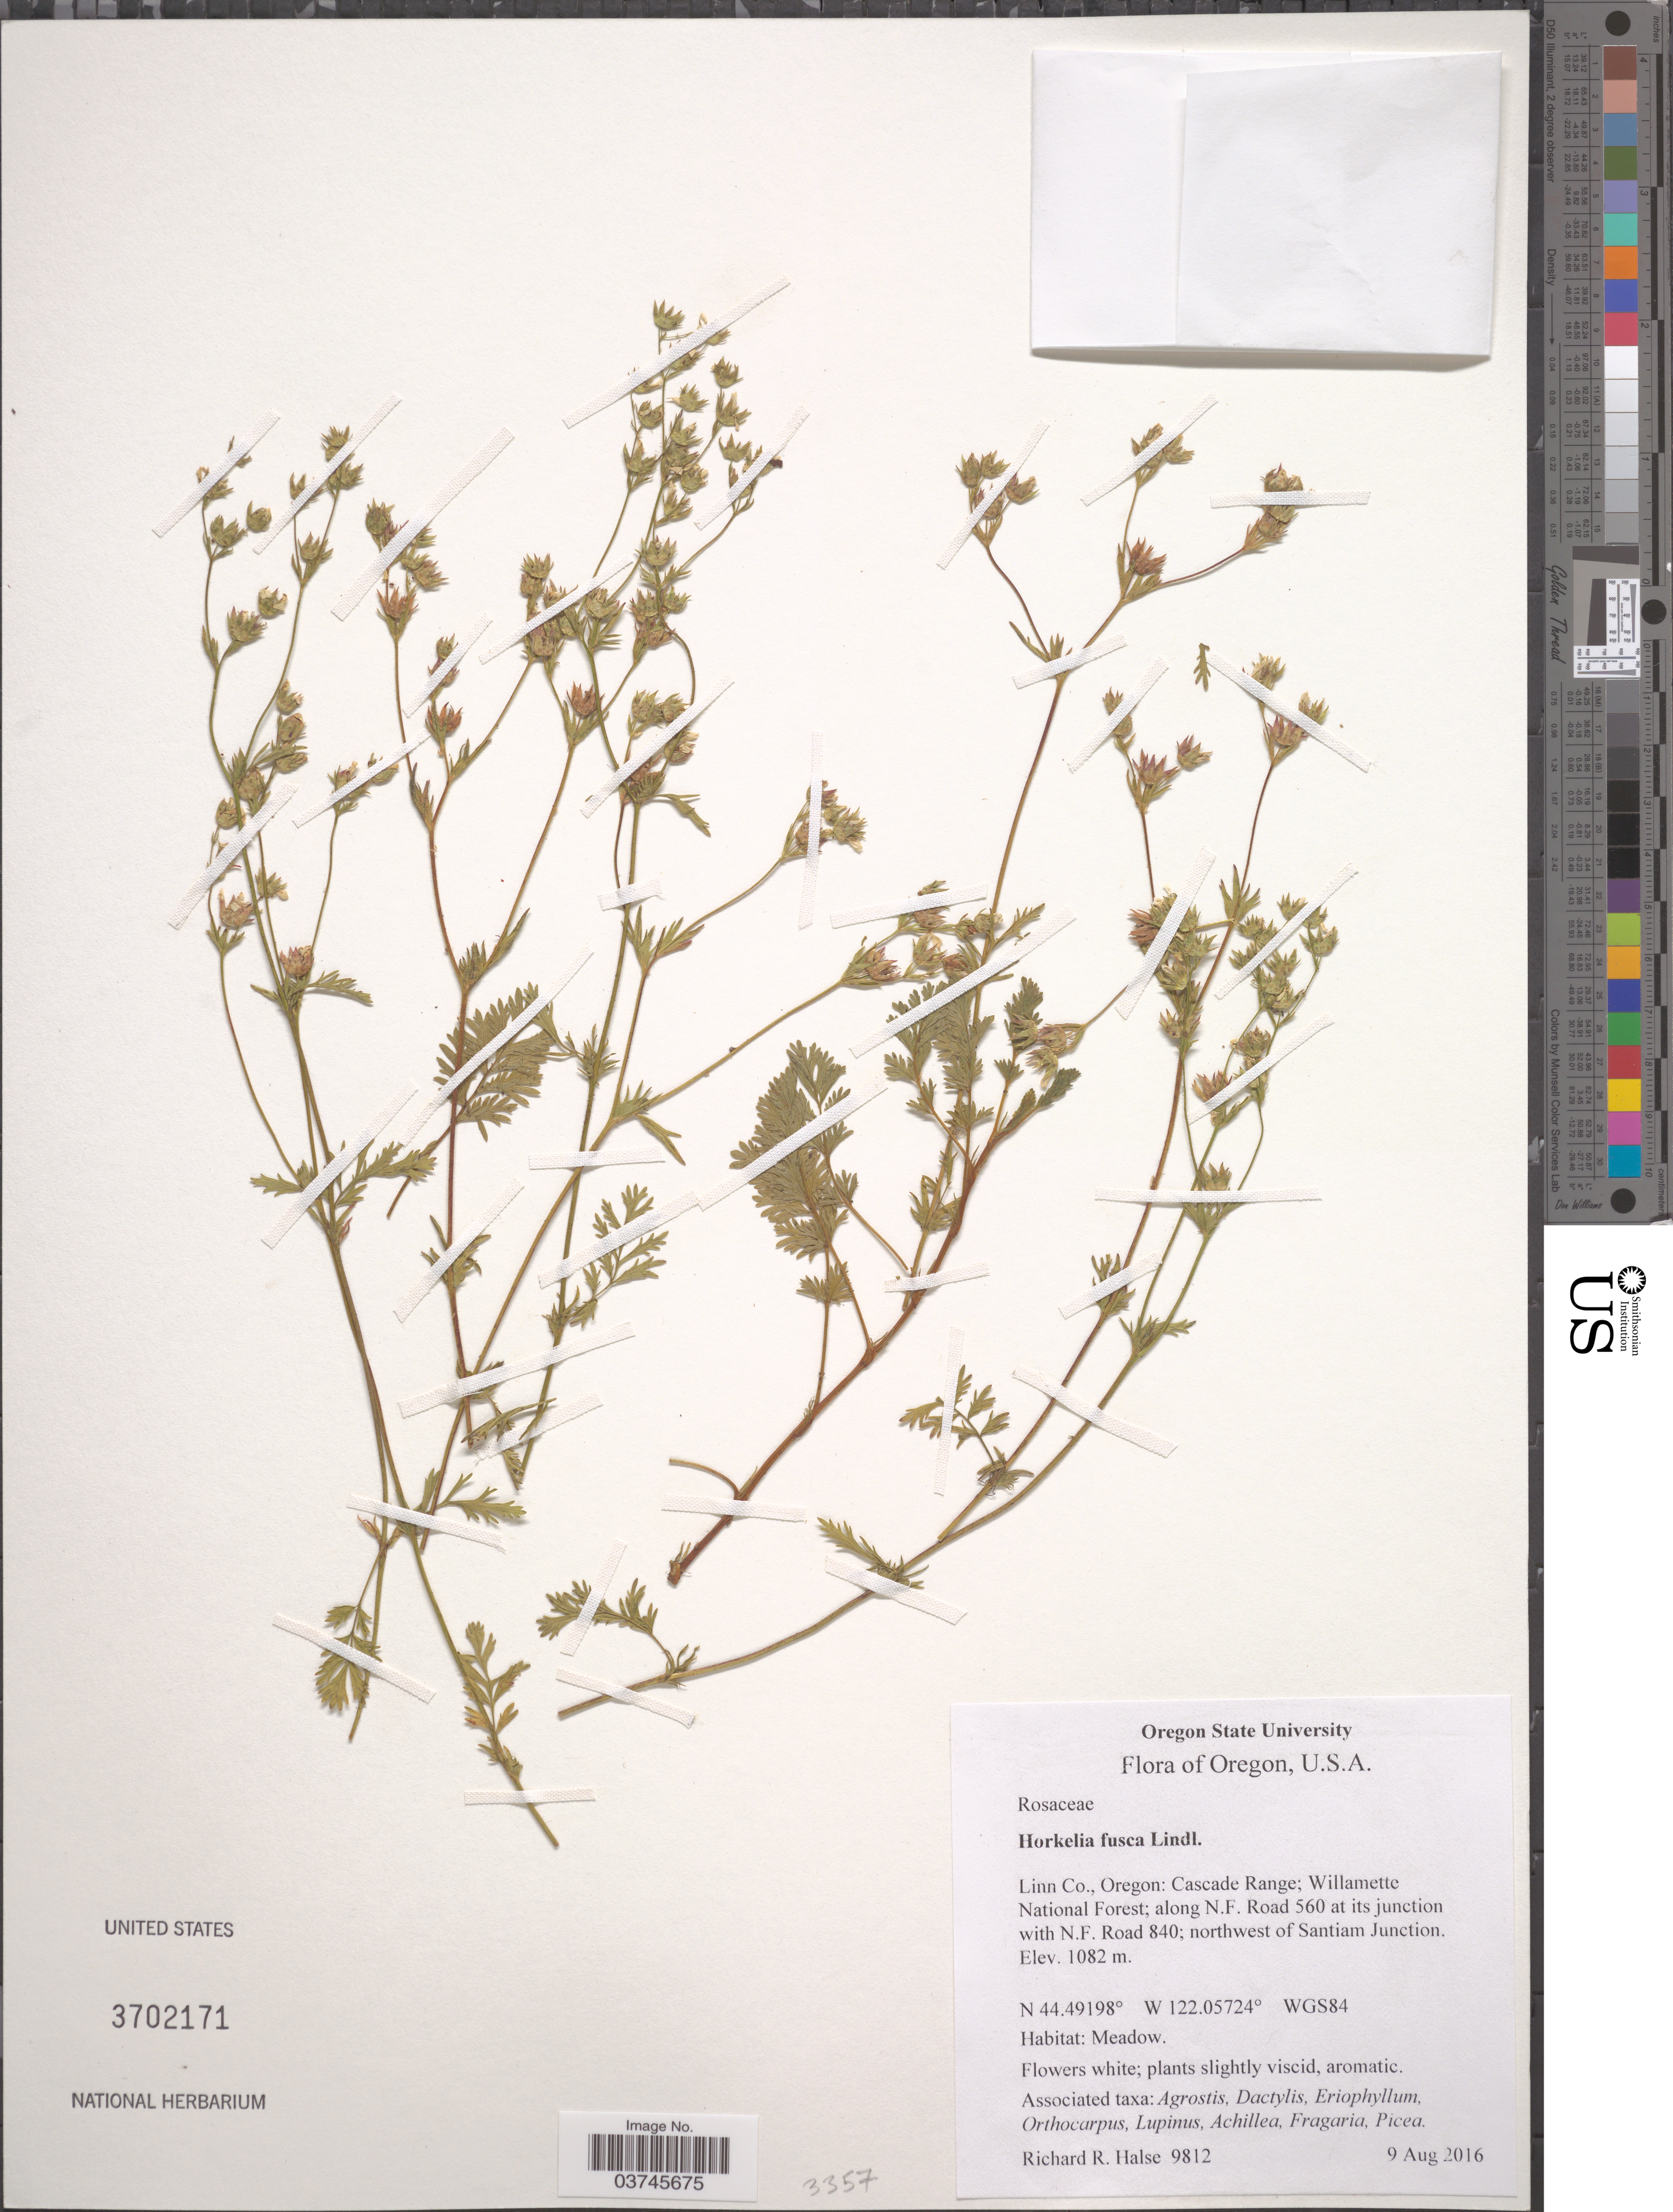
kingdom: Plantae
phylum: Tracheophyta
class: Magnoliopsida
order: Rosales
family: Rosaceae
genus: Potentilla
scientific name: Potentilla douglasii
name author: Greene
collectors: R. Halse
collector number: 9812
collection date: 2016-08-09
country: United States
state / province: Oregon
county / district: Linn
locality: Linn Co.,: Cascade Range; Willamette National Forest; along N.F. Road 560 at its junction with N.F. Road 840; northwest of Santiam Junction. WGS84.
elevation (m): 1082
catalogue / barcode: US 3702171